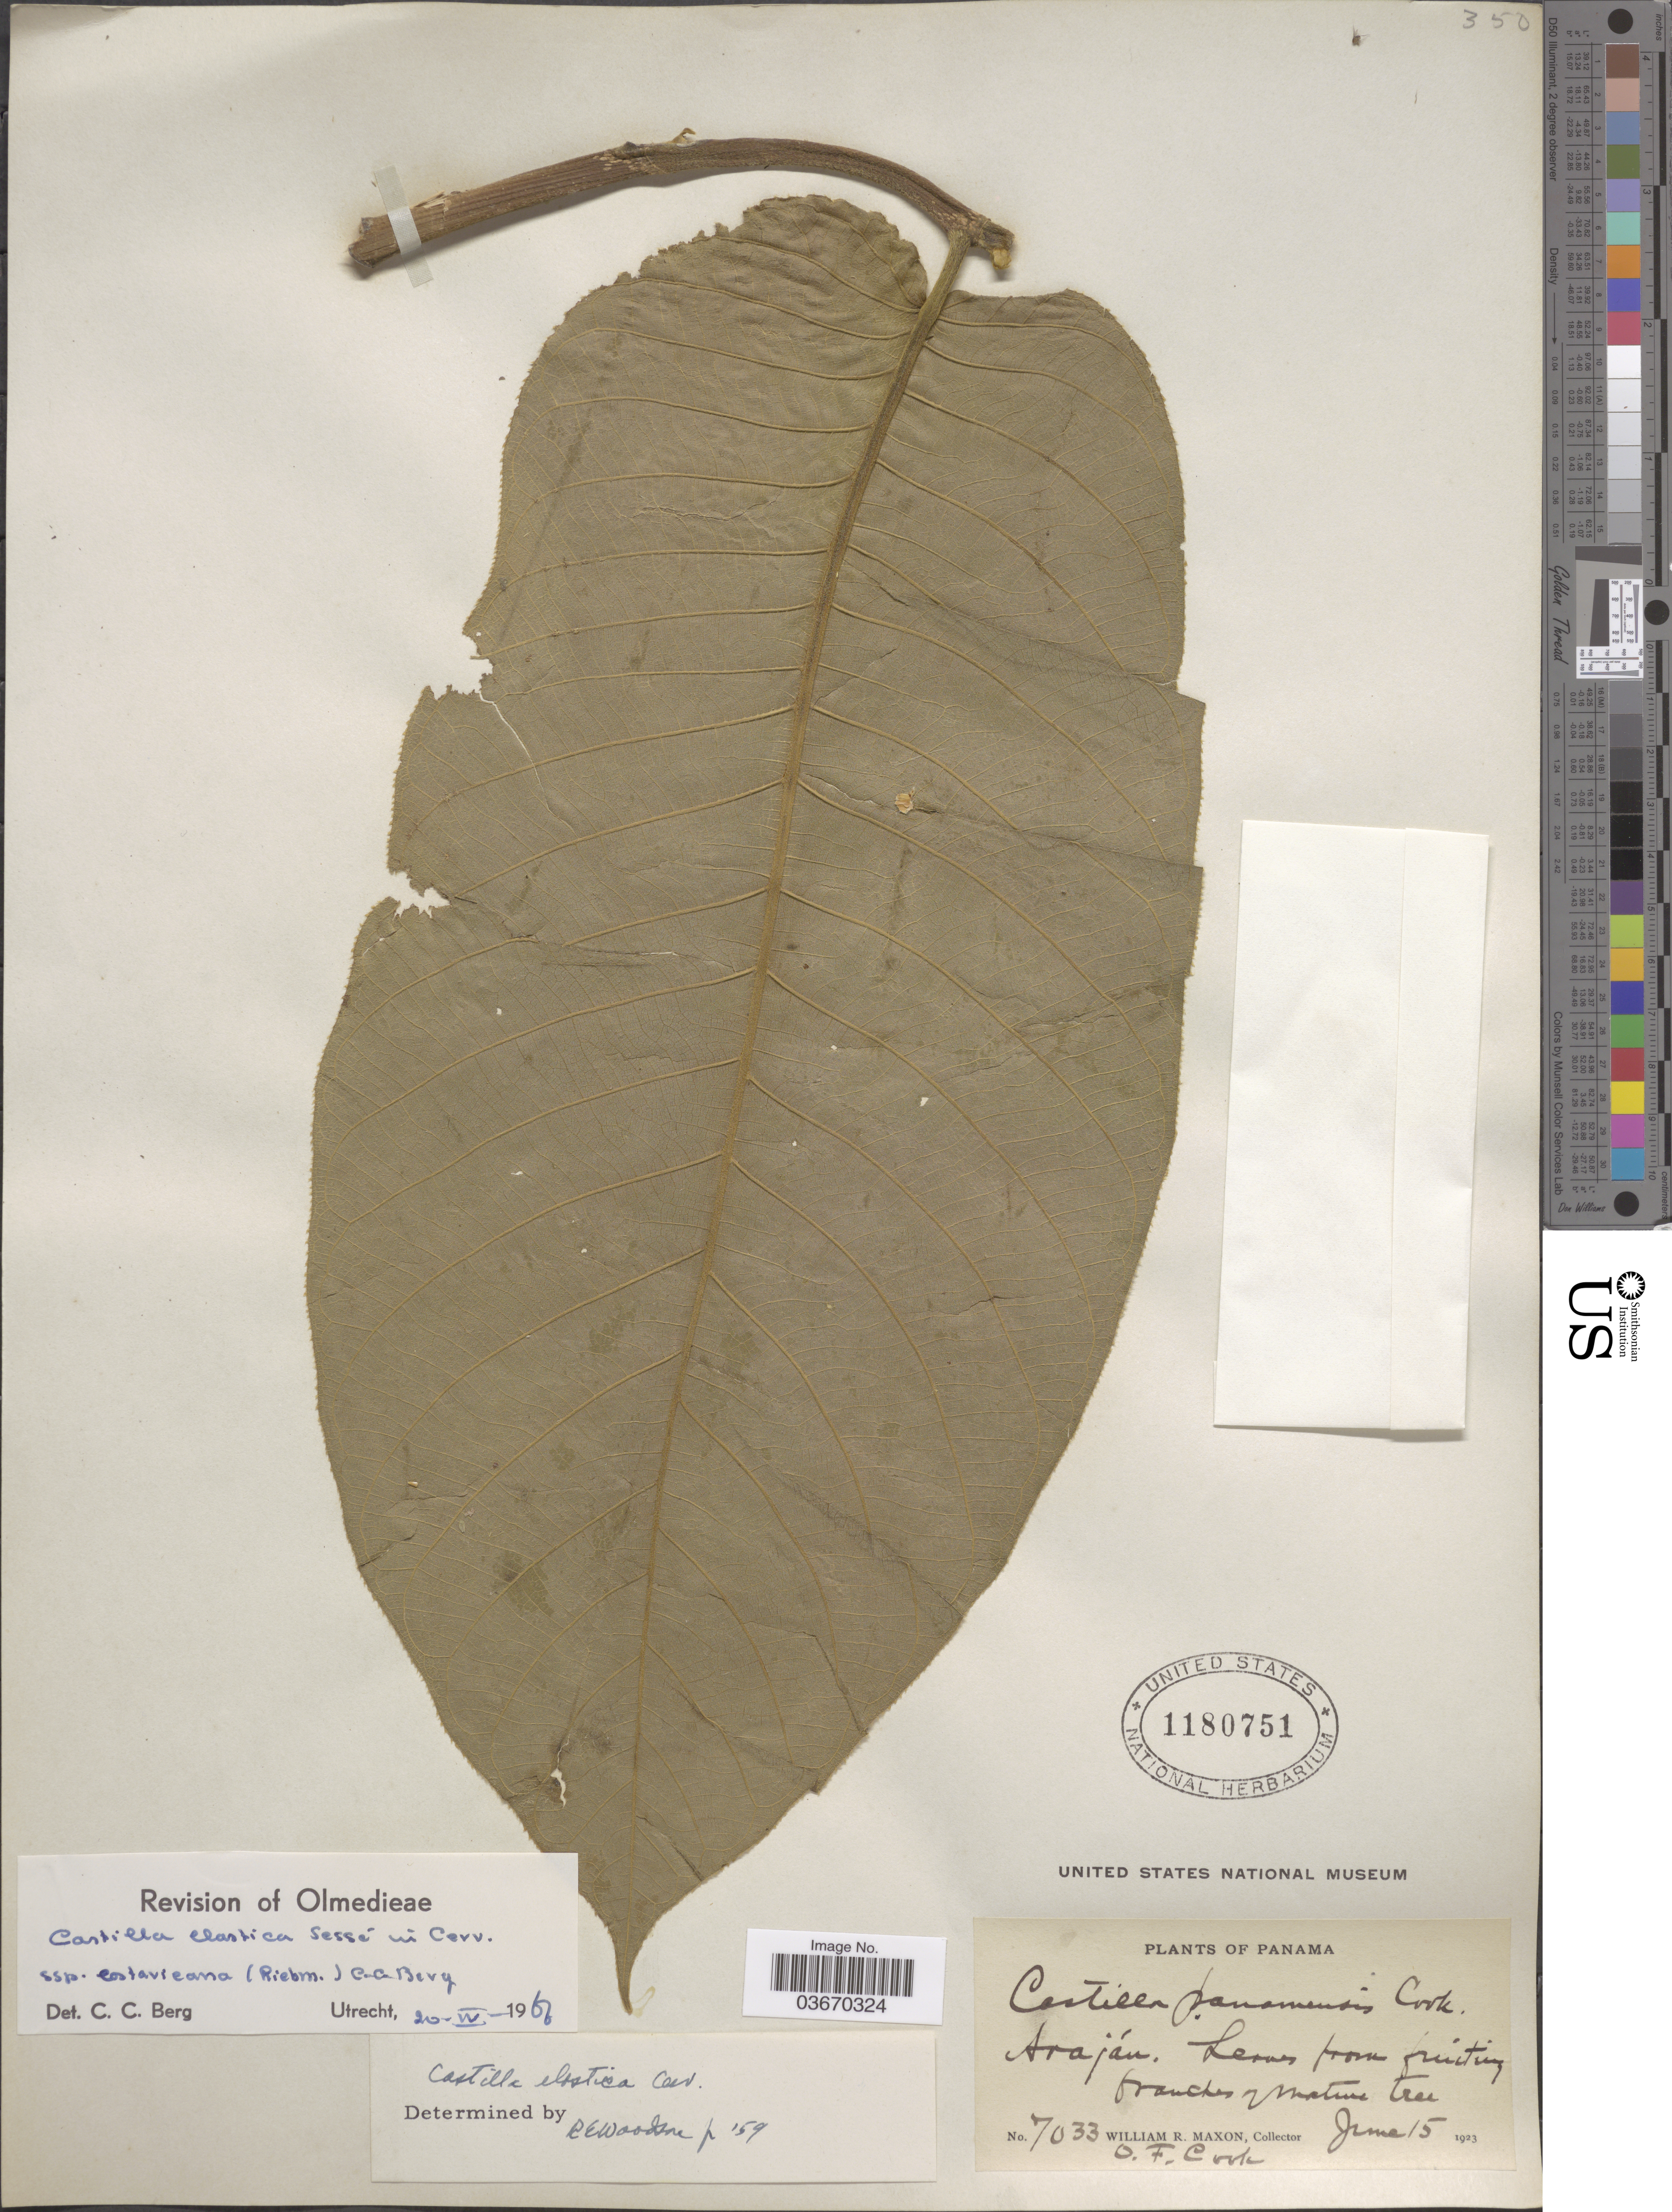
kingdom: Plantae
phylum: Tracheophyta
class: Magnoliopsida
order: Rosales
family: Moraceae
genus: Castilla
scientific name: Castilla elastica subsp. costaricana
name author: (Liebm.) C.C. Berg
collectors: W. R. Maxon & O. F. Cook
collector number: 7033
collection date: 1923-06-15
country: Panama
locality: Araján.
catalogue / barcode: US 1180751